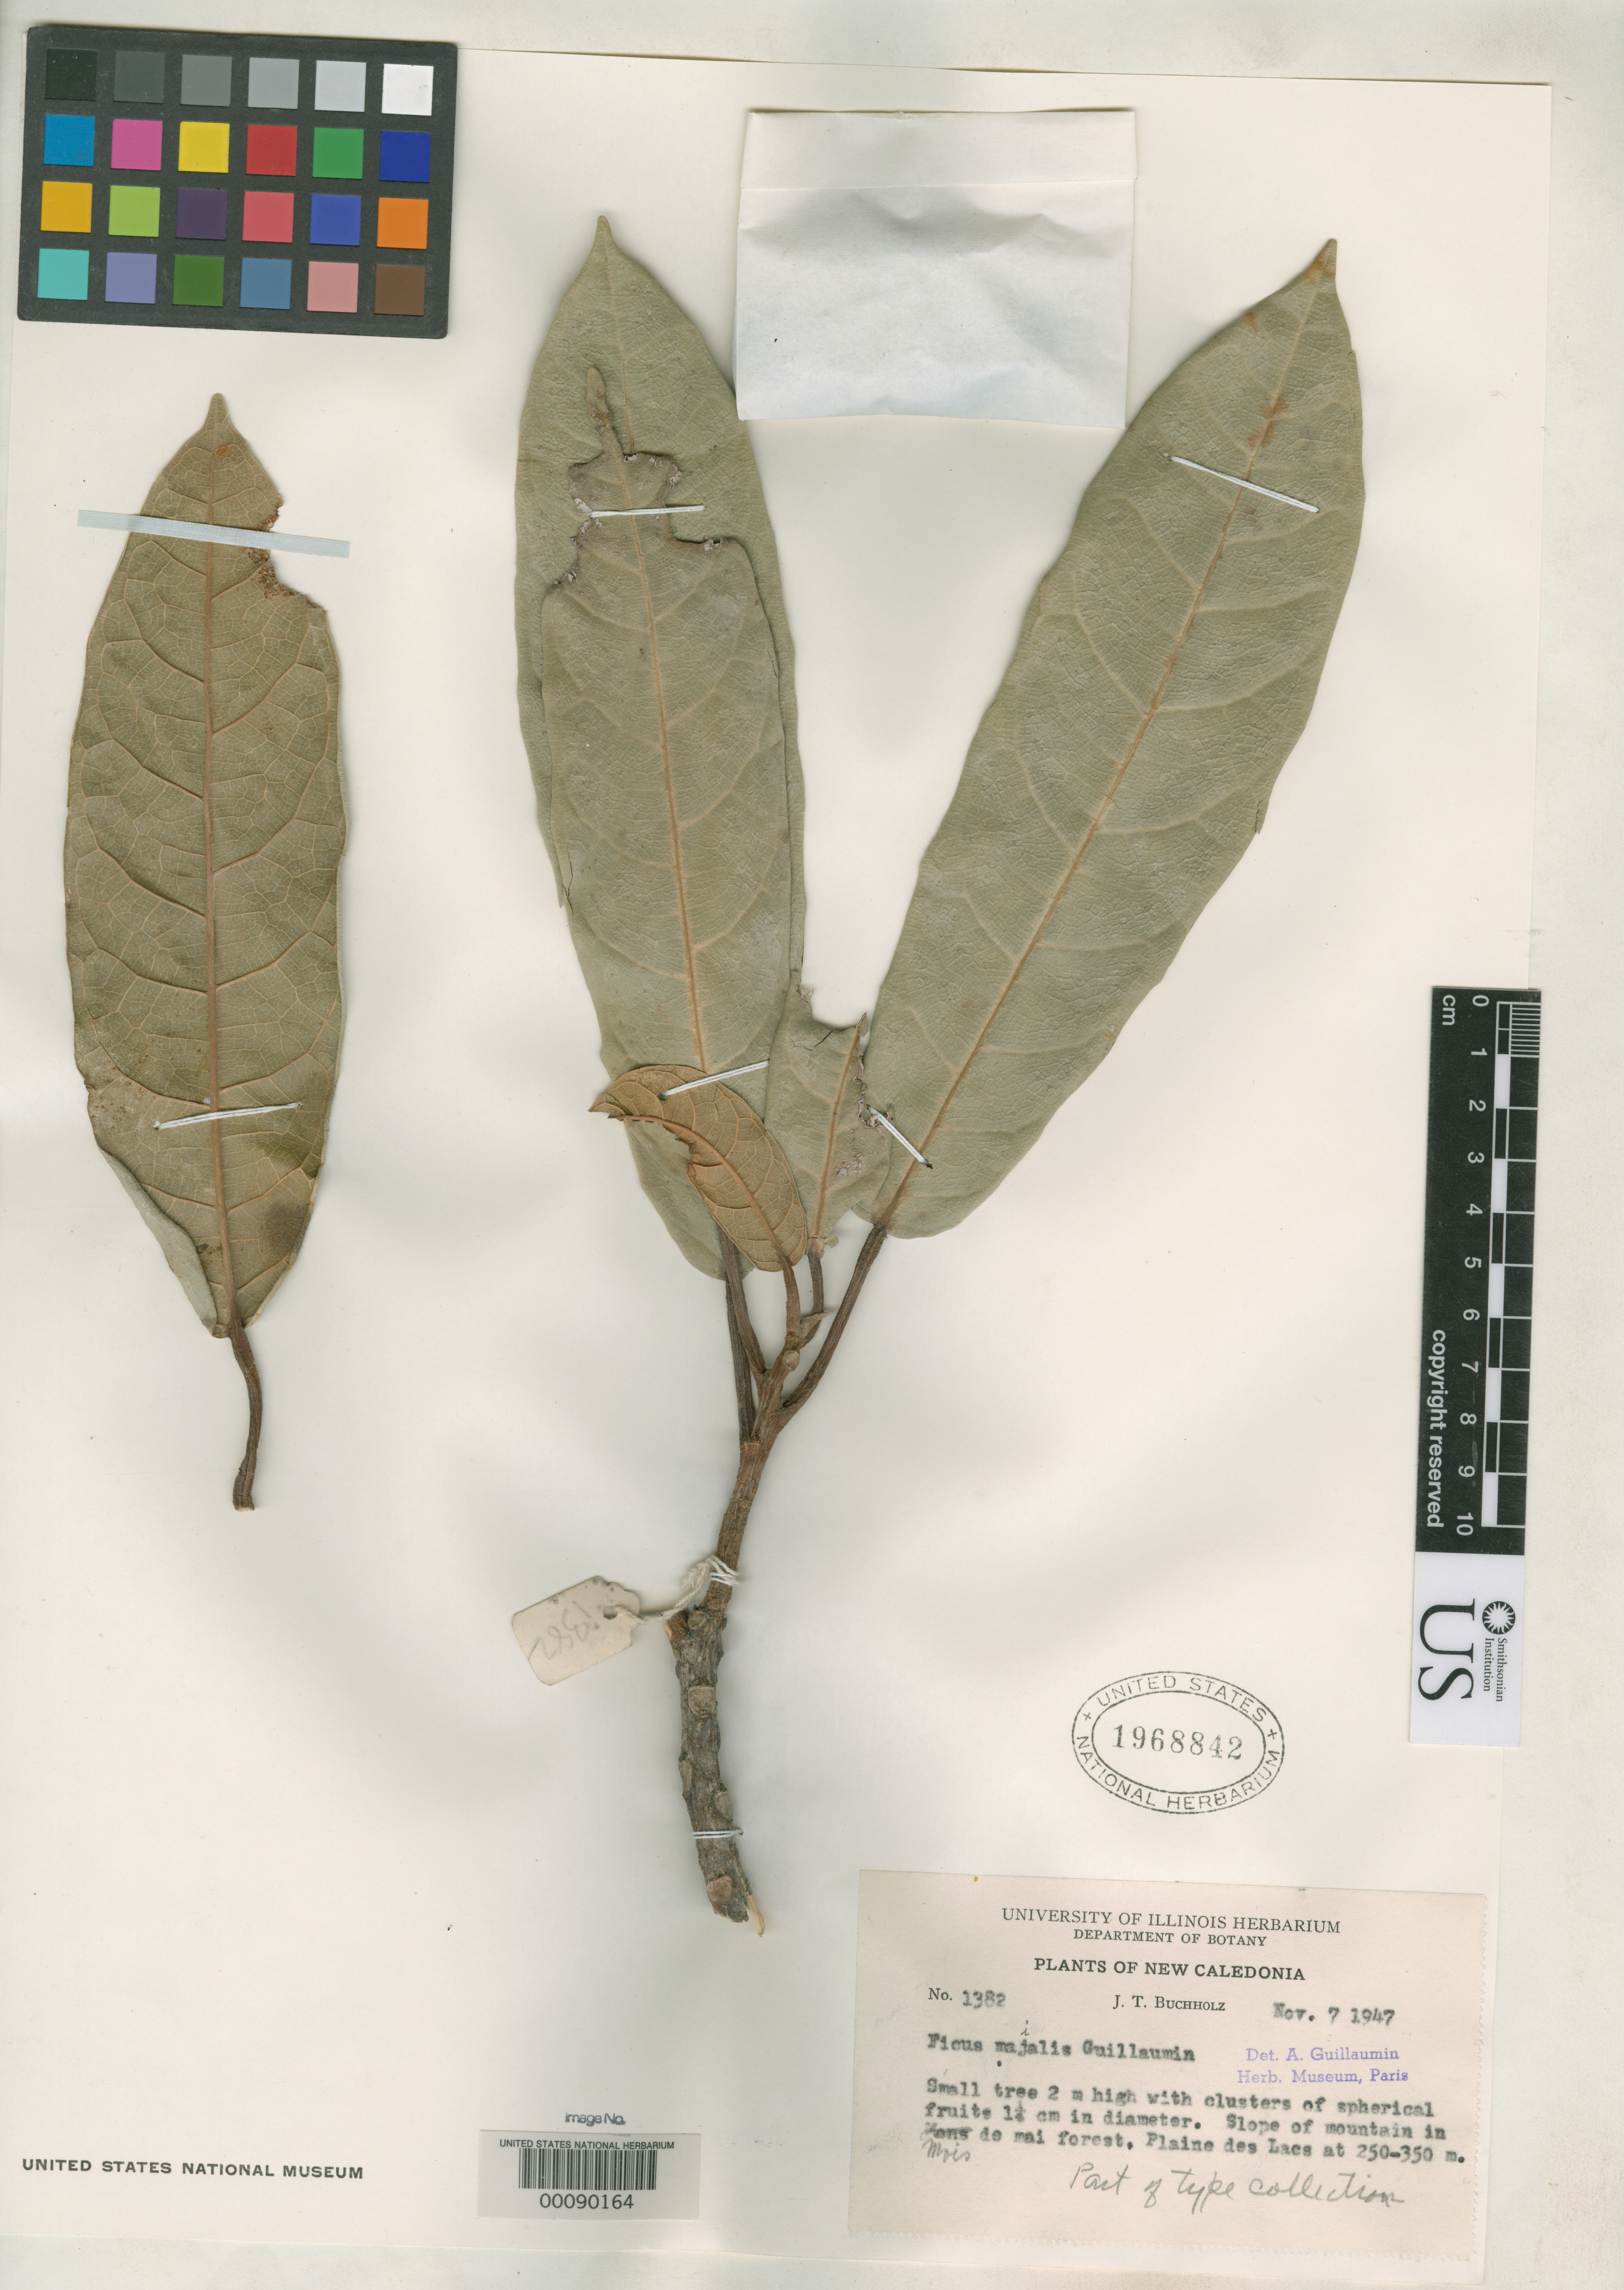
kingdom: Plantae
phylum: Tracheophyta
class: Magnoliopsida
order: Rosales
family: Moraceae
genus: Ficus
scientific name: Ficus maialis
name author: Guillaumin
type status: Type Fragment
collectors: J. T. Buchholz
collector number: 1382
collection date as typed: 07 Nov 1947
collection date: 1947-11-07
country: New Caledonia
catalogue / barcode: US 1968842